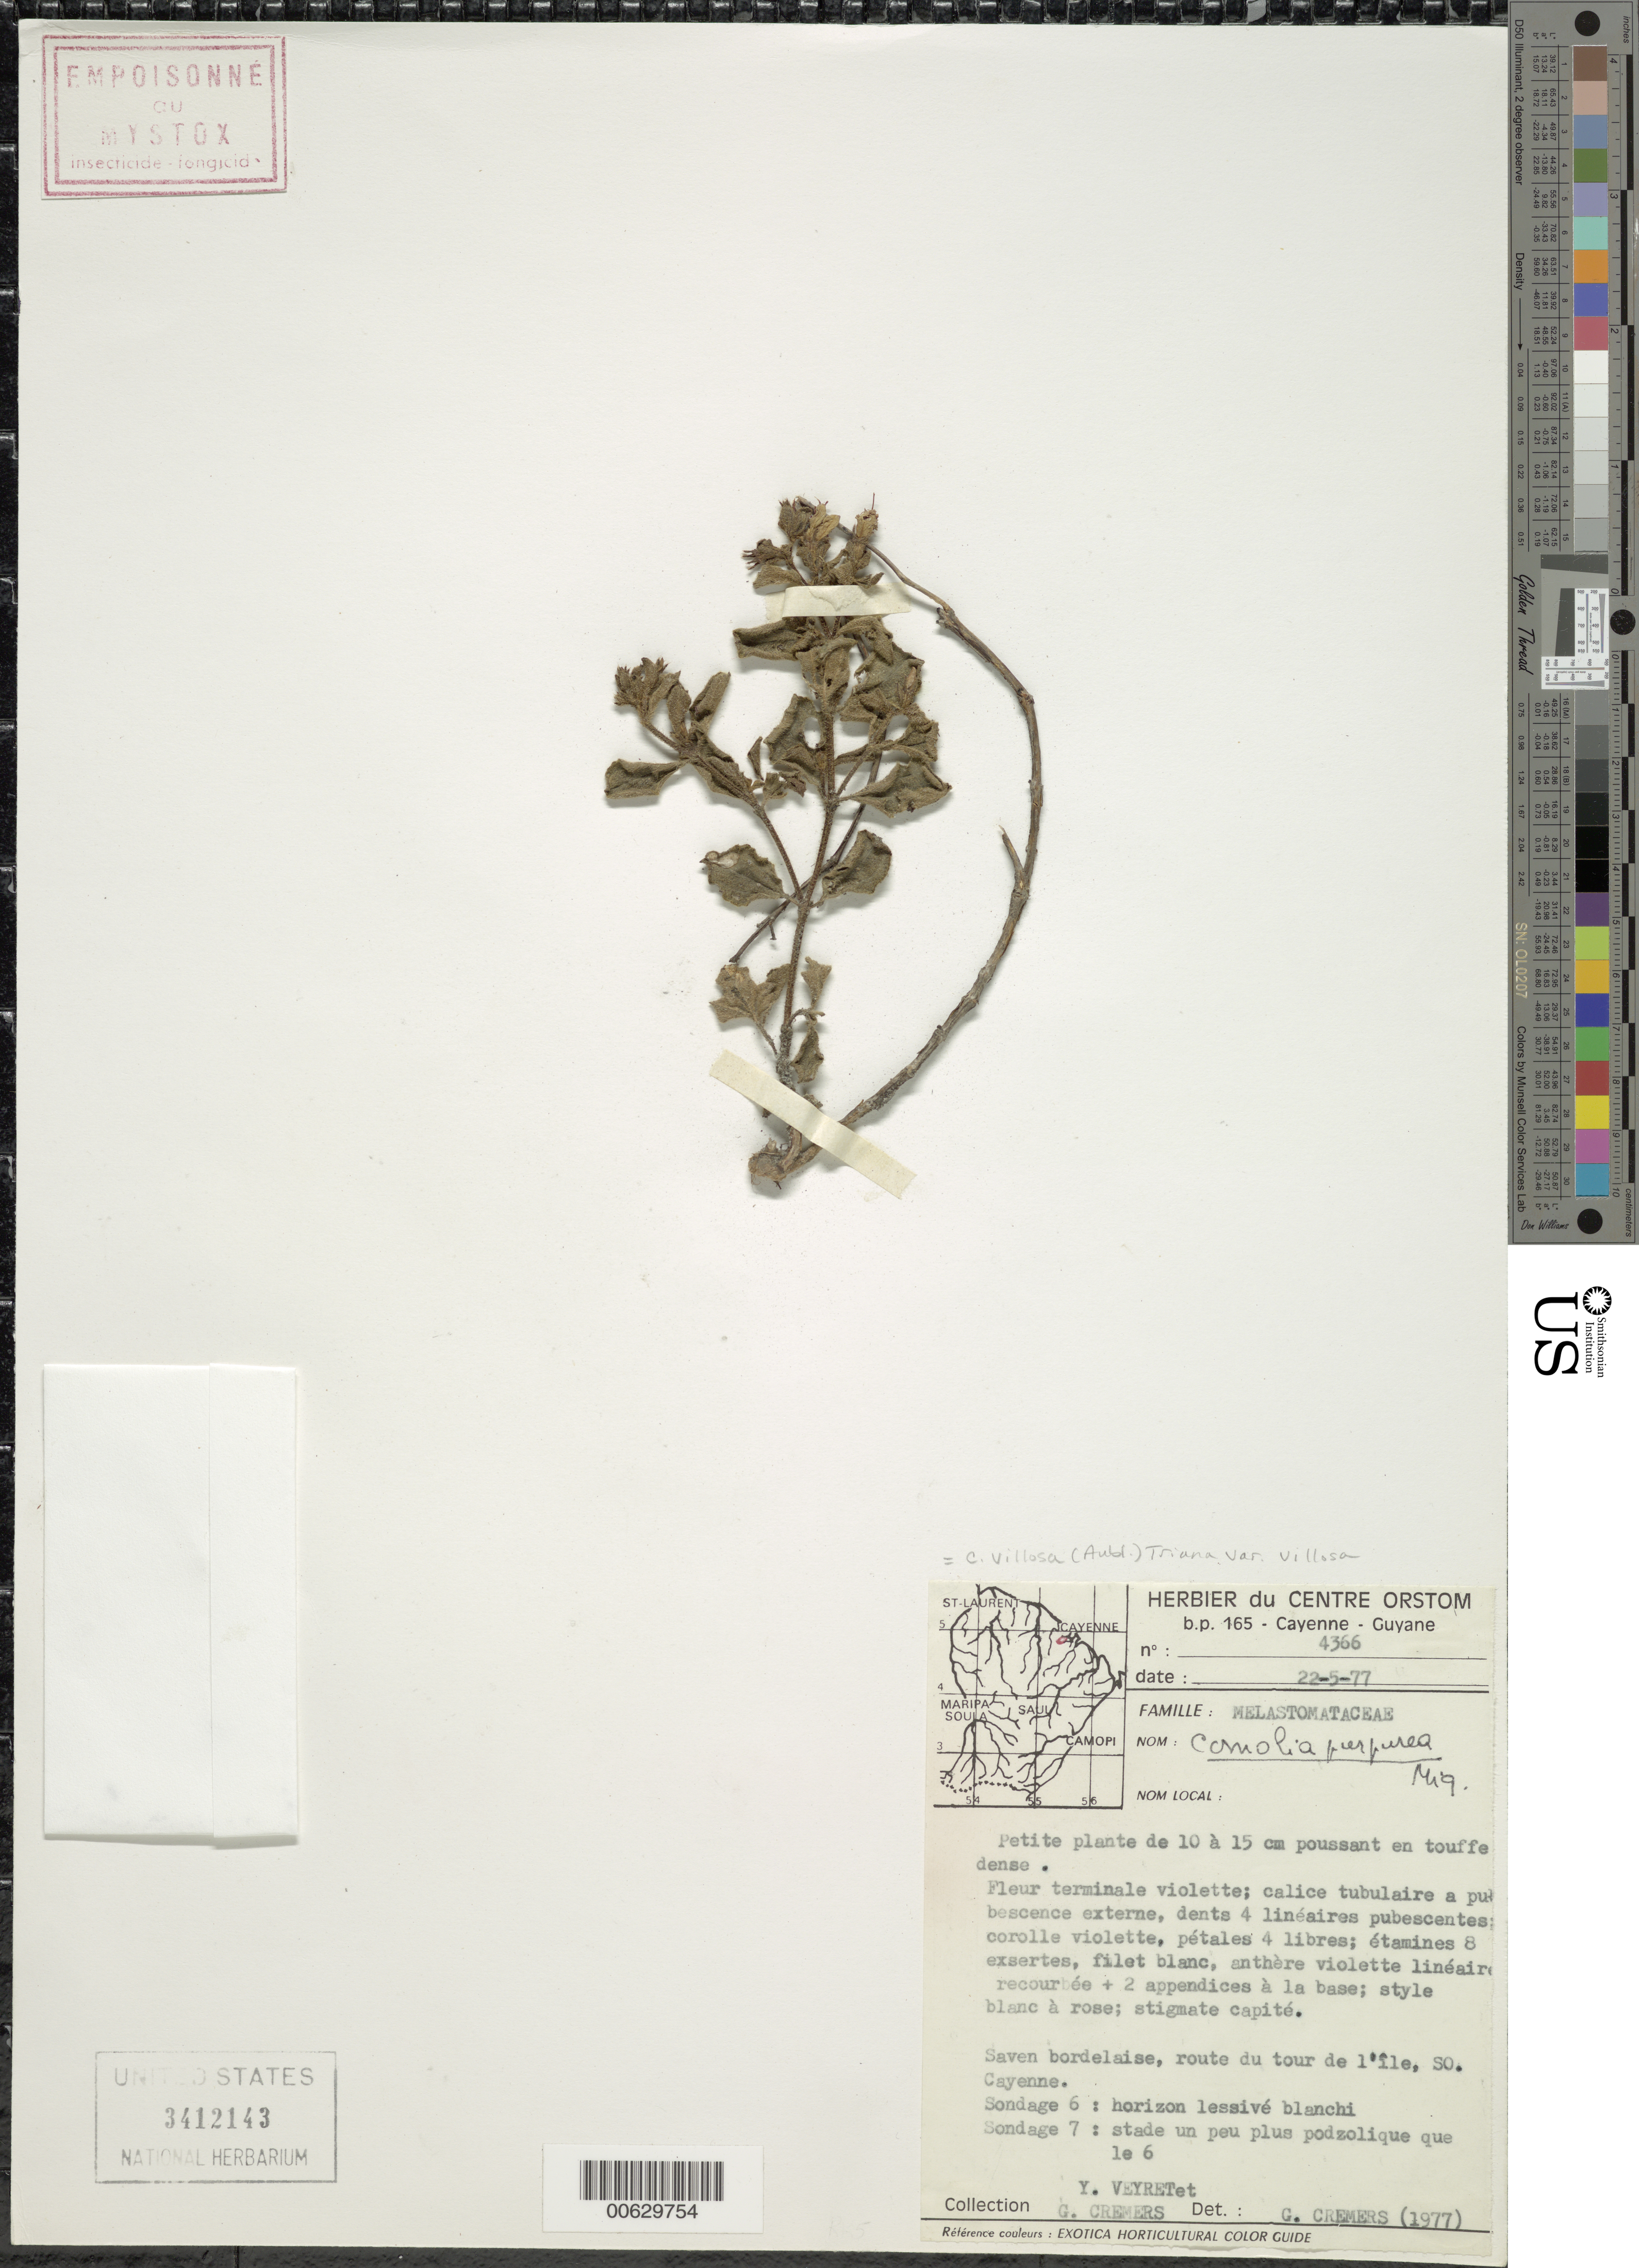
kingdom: Plantae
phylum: Tracheophyta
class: Magnoliopsida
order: Myrtales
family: Melastomataceae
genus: Comolia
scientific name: Comolia villosa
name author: (Aubl.) Triana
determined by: Nunes da Silva, Diego, (RB), Jardim Botanico do Rio de Janeiro - Herbario (BRAZIL)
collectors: Y. Veyret & G. Cremers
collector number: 4366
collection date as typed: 22-May-77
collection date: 1977-05-22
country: French Guiana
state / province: Cayenne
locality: Cayenne, route du tour de l'Ile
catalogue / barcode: US 3412143